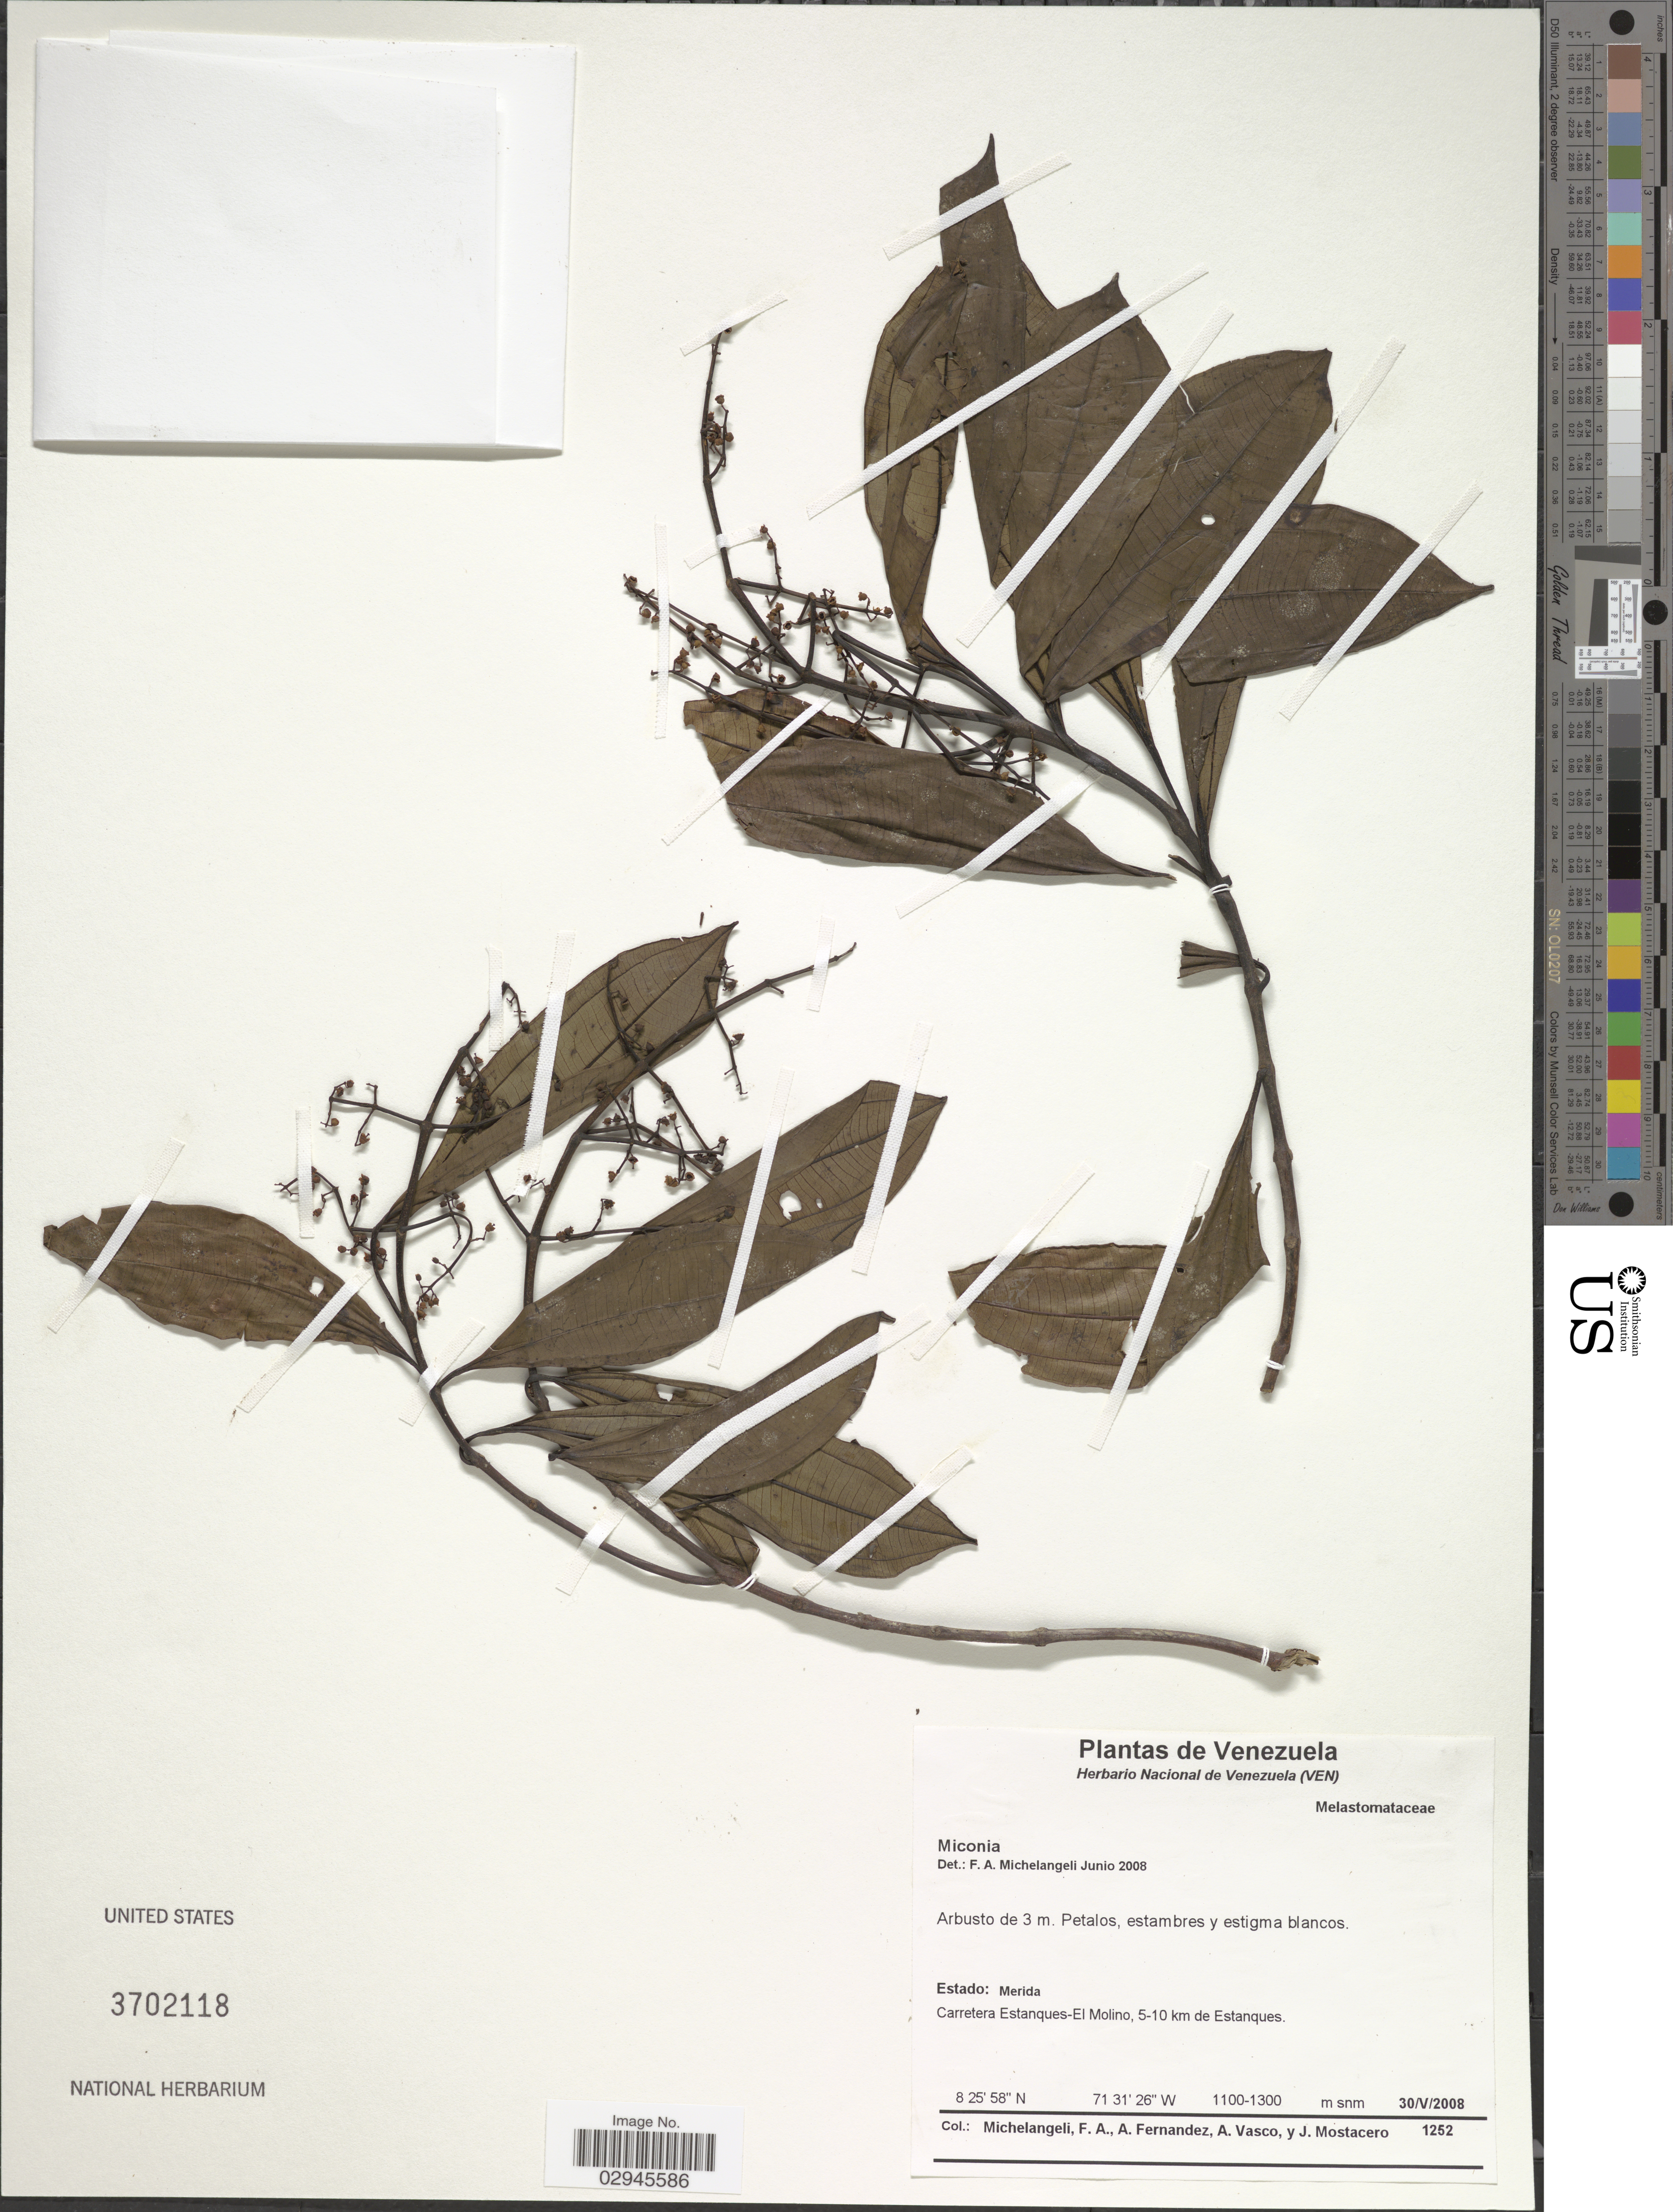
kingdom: Plantae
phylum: Tracheophyta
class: Magnoliopsida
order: Myrtales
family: Melastomataceae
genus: Miconia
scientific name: Miconia sp.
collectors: F. A. Michelangeli, A. Fernandez, A. Vasco & J. Mostacero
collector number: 1252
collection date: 2008-05-30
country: Venezuela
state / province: Mérida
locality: Carretera Estanques-El Molino, 5-10 km de Estanques.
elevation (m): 1100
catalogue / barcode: US 3702118